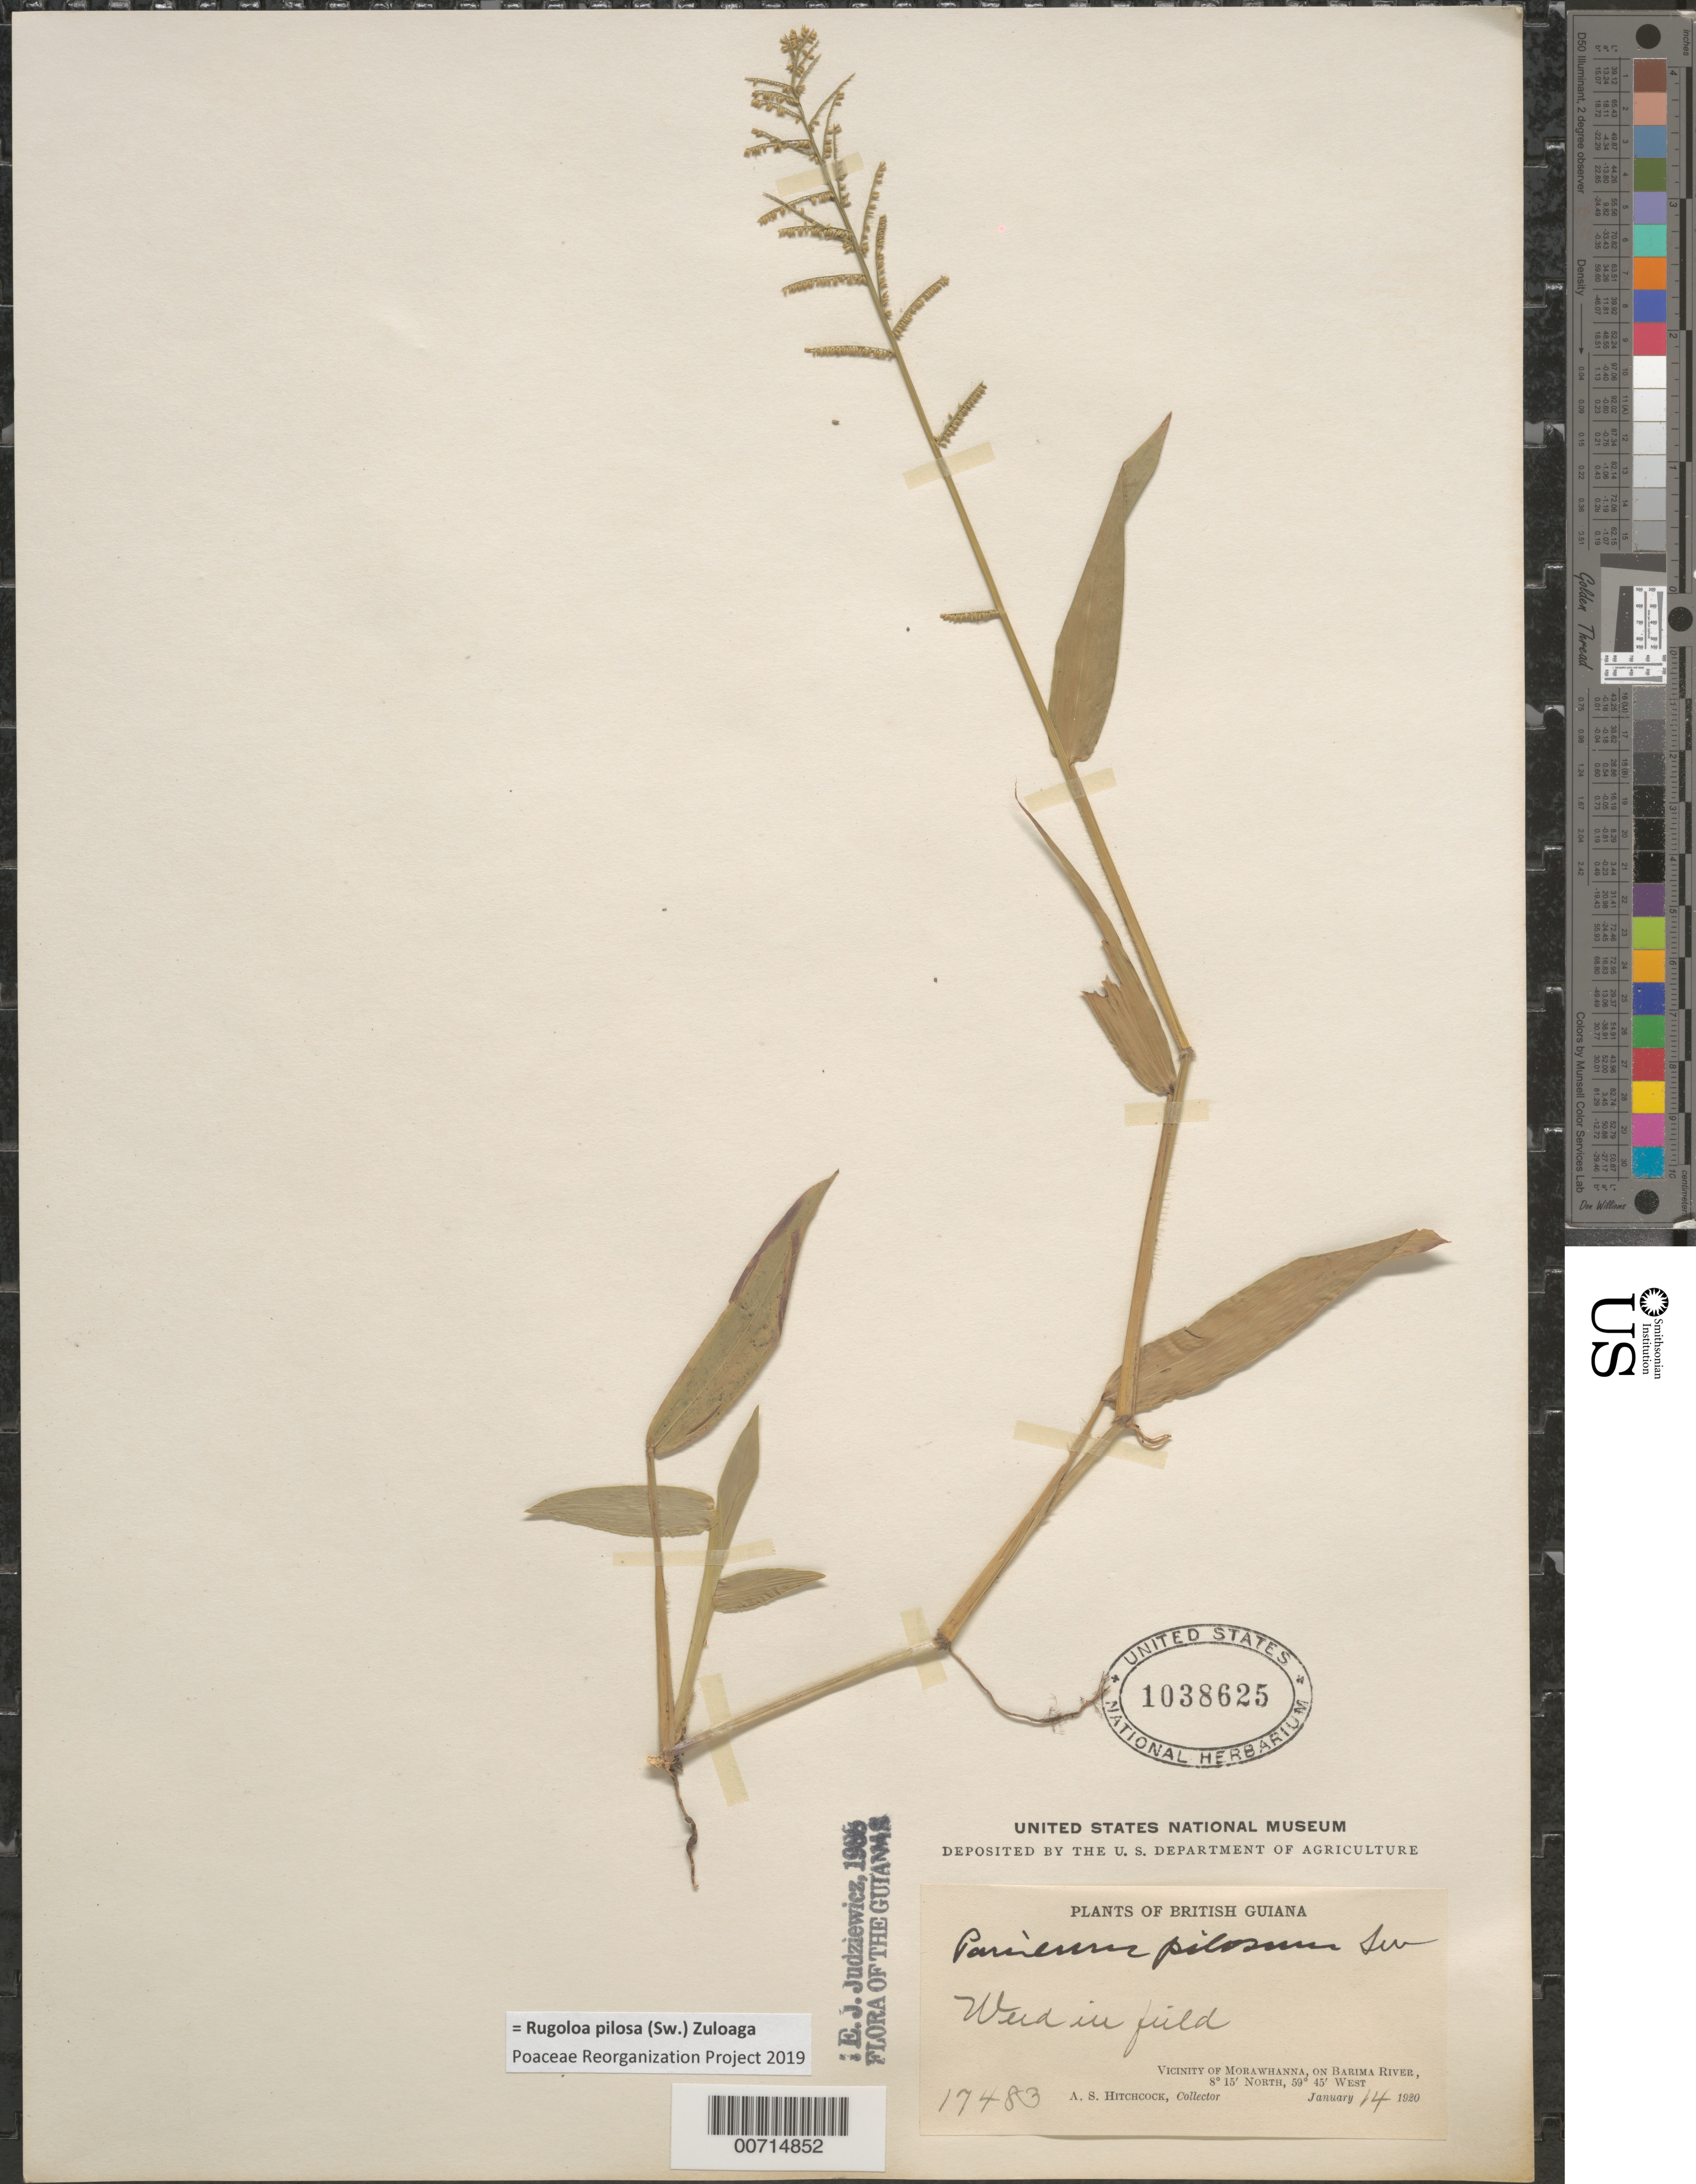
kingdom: Plantae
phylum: Tracheophyta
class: Liliopsida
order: Poales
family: Poaceae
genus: Panicum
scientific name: Panicum pilosum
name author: Sw.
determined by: Judziewicz, E. J.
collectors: A. S. Hitchcock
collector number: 17483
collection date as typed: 14-Jan-20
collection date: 1920-01-14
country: Guyana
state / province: Barima-Waini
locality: Morawhanna, vic., Barima R.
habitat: In field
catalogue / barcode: US 1038625